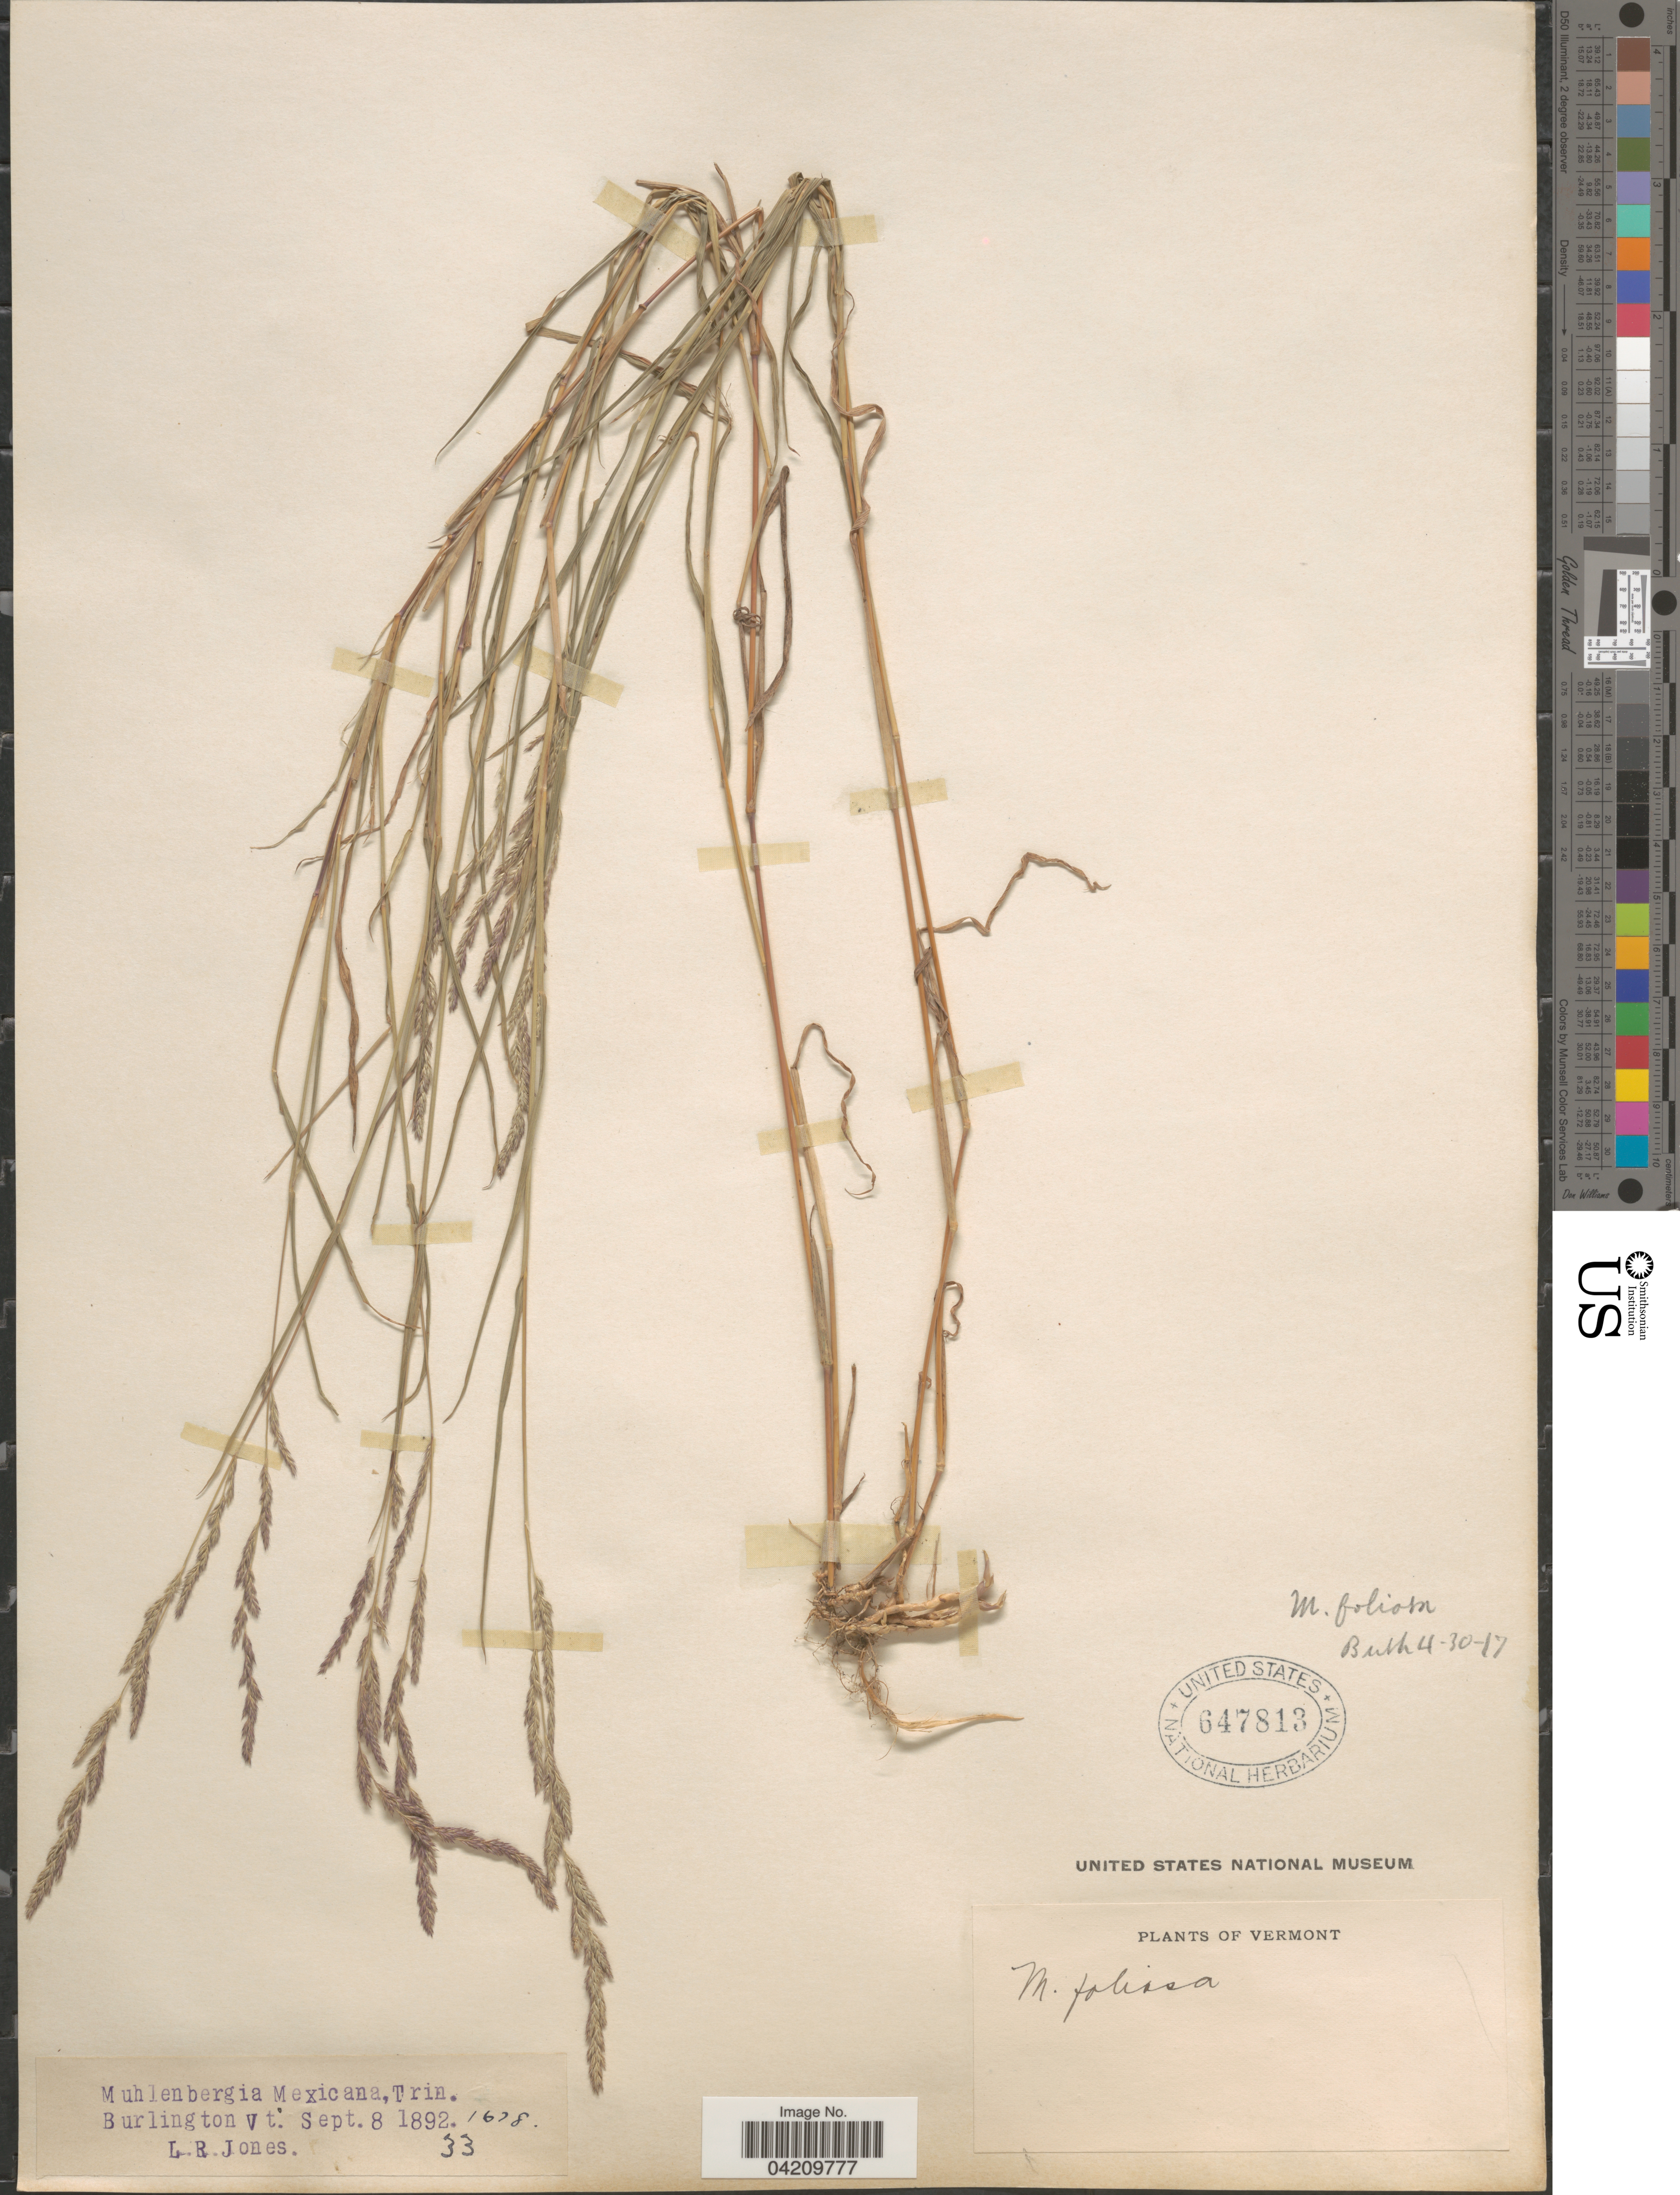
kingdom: Plantae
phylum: Tracheophyta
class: Liliopsida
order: Poales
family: Poaceae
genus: Muhlenbergia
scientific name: Muhlenbergia mexicana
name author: (L.) Trin.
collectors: L. R. Jones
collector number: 1678/33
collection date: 1892-09-08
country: United States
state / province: Vermont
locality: Burlington.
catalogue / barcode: US 647813